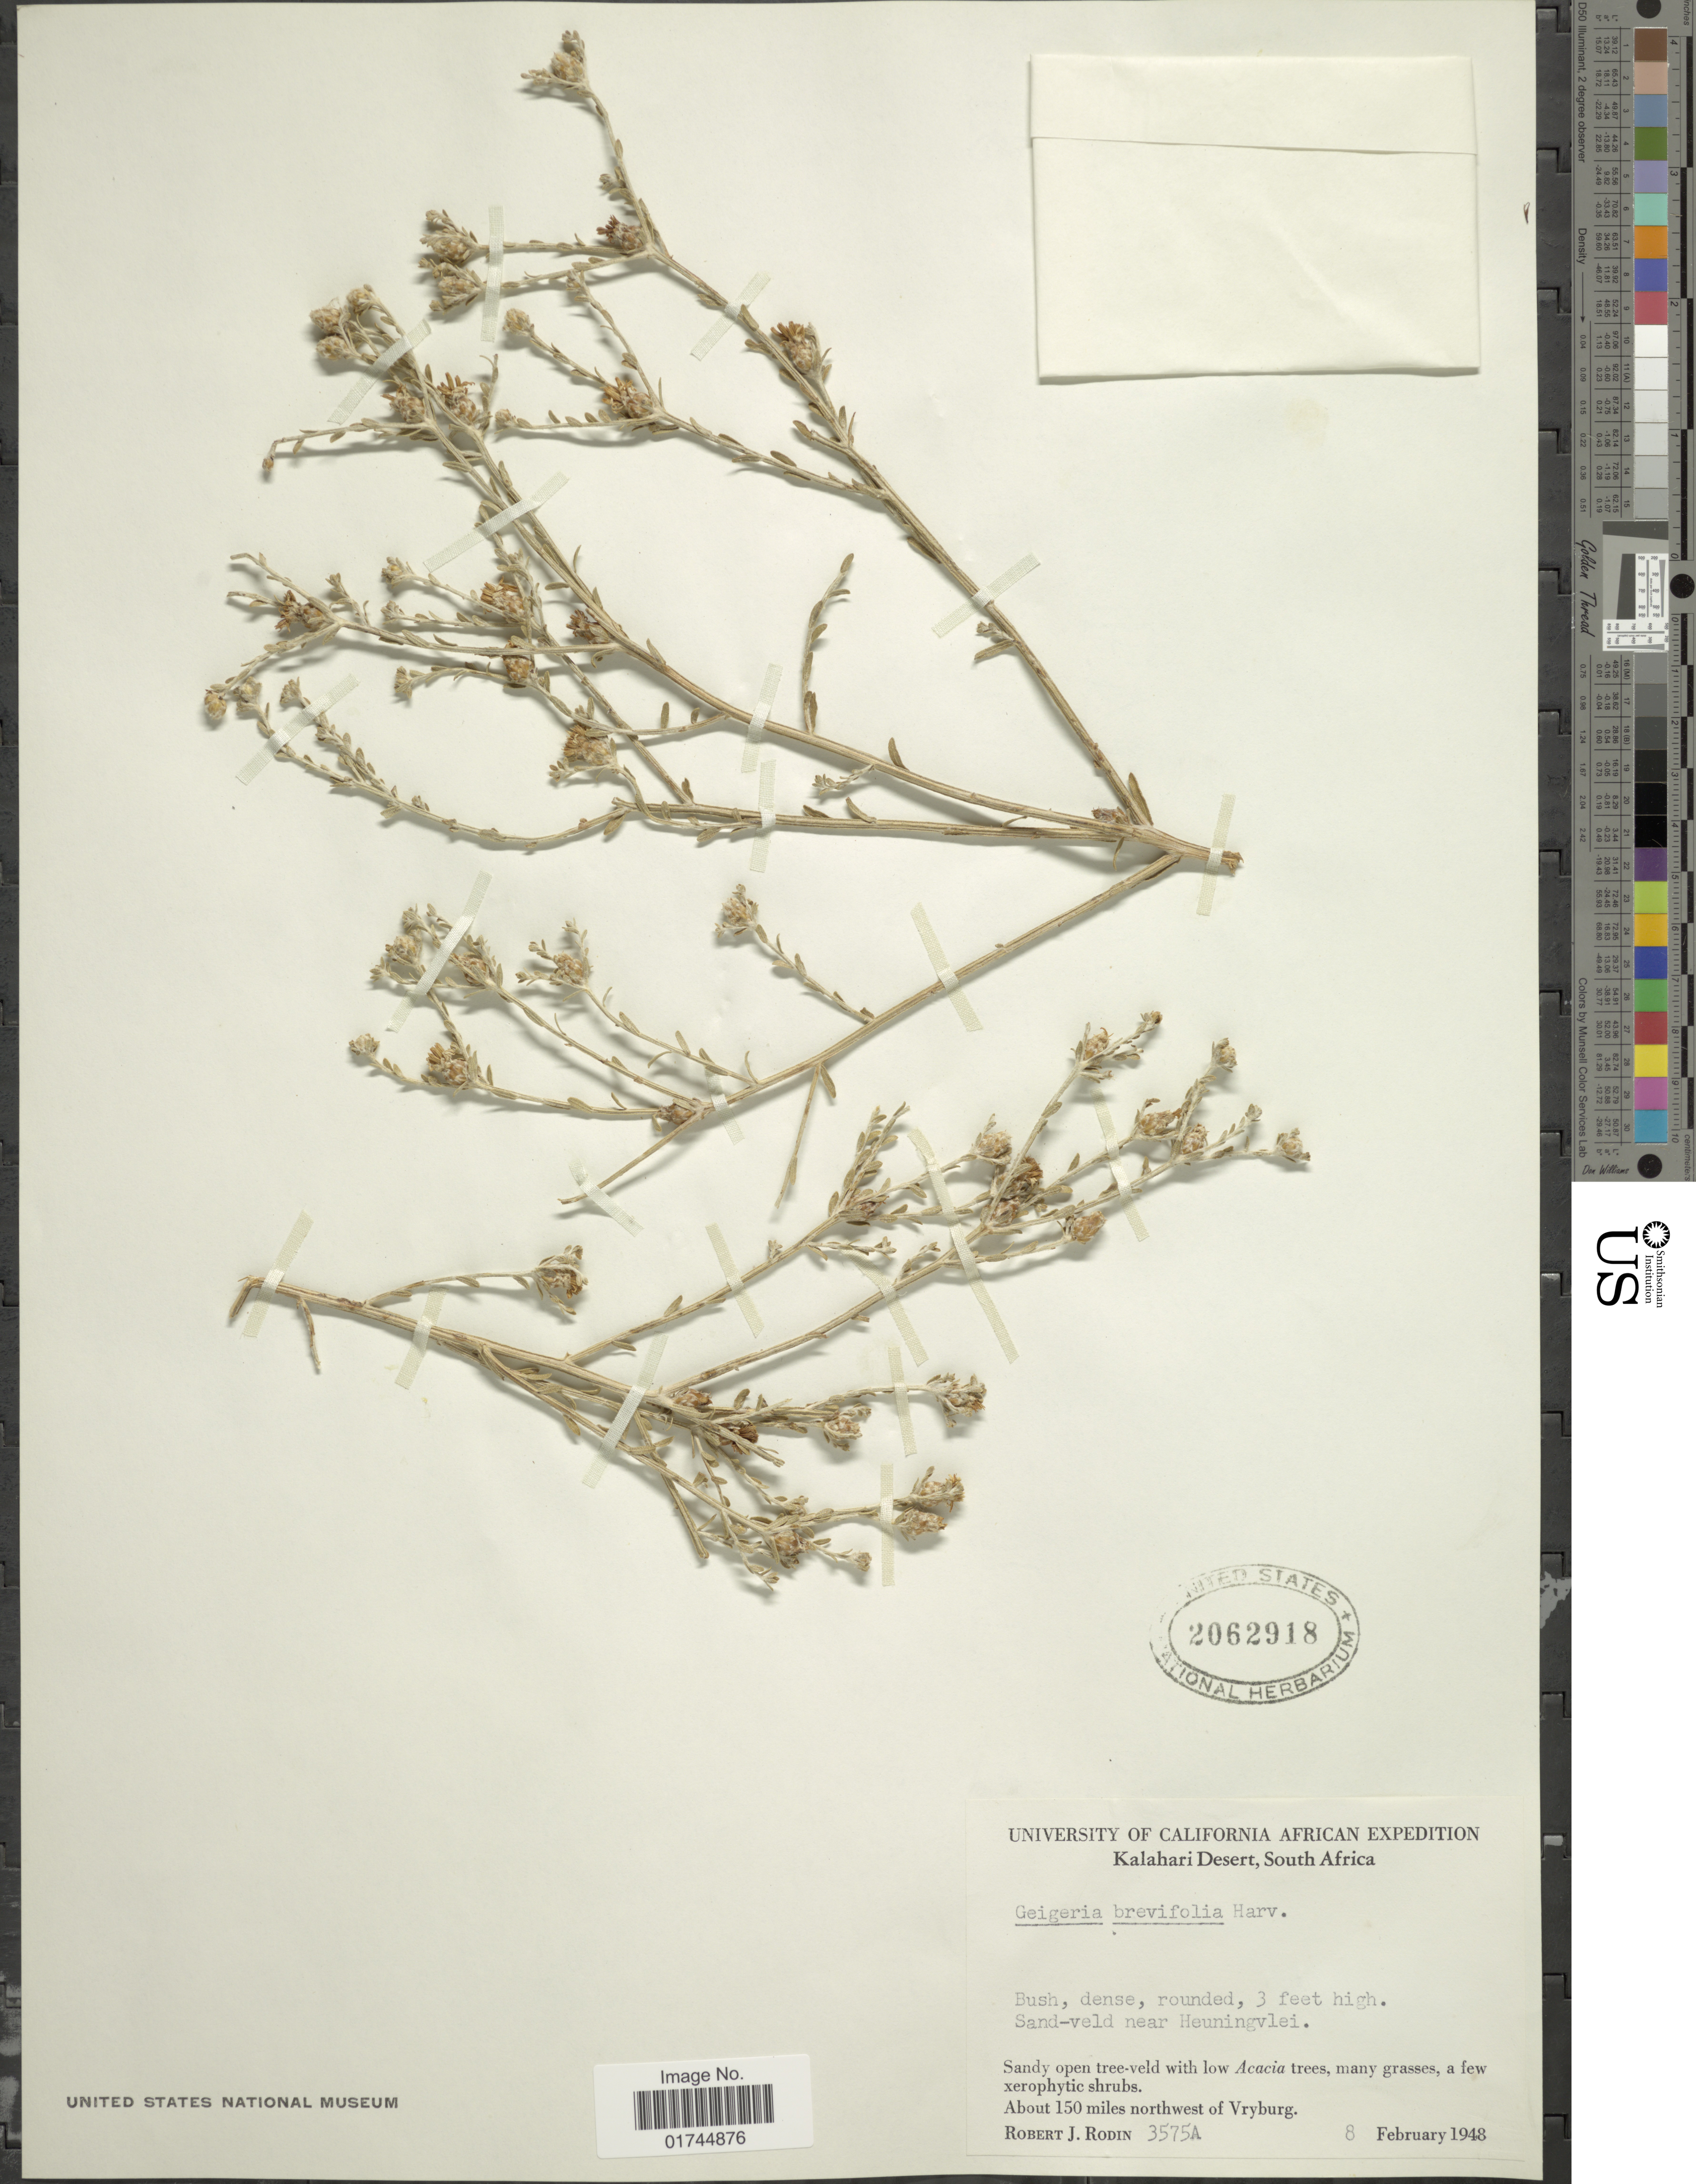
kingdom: Plantae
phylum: Tracheophyta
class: Magnoliopsida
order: Asterales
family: Asteraceae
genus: Geigeria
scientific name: Geigeria brevifolia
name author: (DC.) Harv.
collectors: R. J. Rodin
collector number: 3575A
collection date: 1948-02-08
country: South Africa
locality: Kalahari Desert, South Africa, about 150 miles northwest of Vryburg. Sand-veld near Heuningvlei.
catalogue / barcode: US 2062918